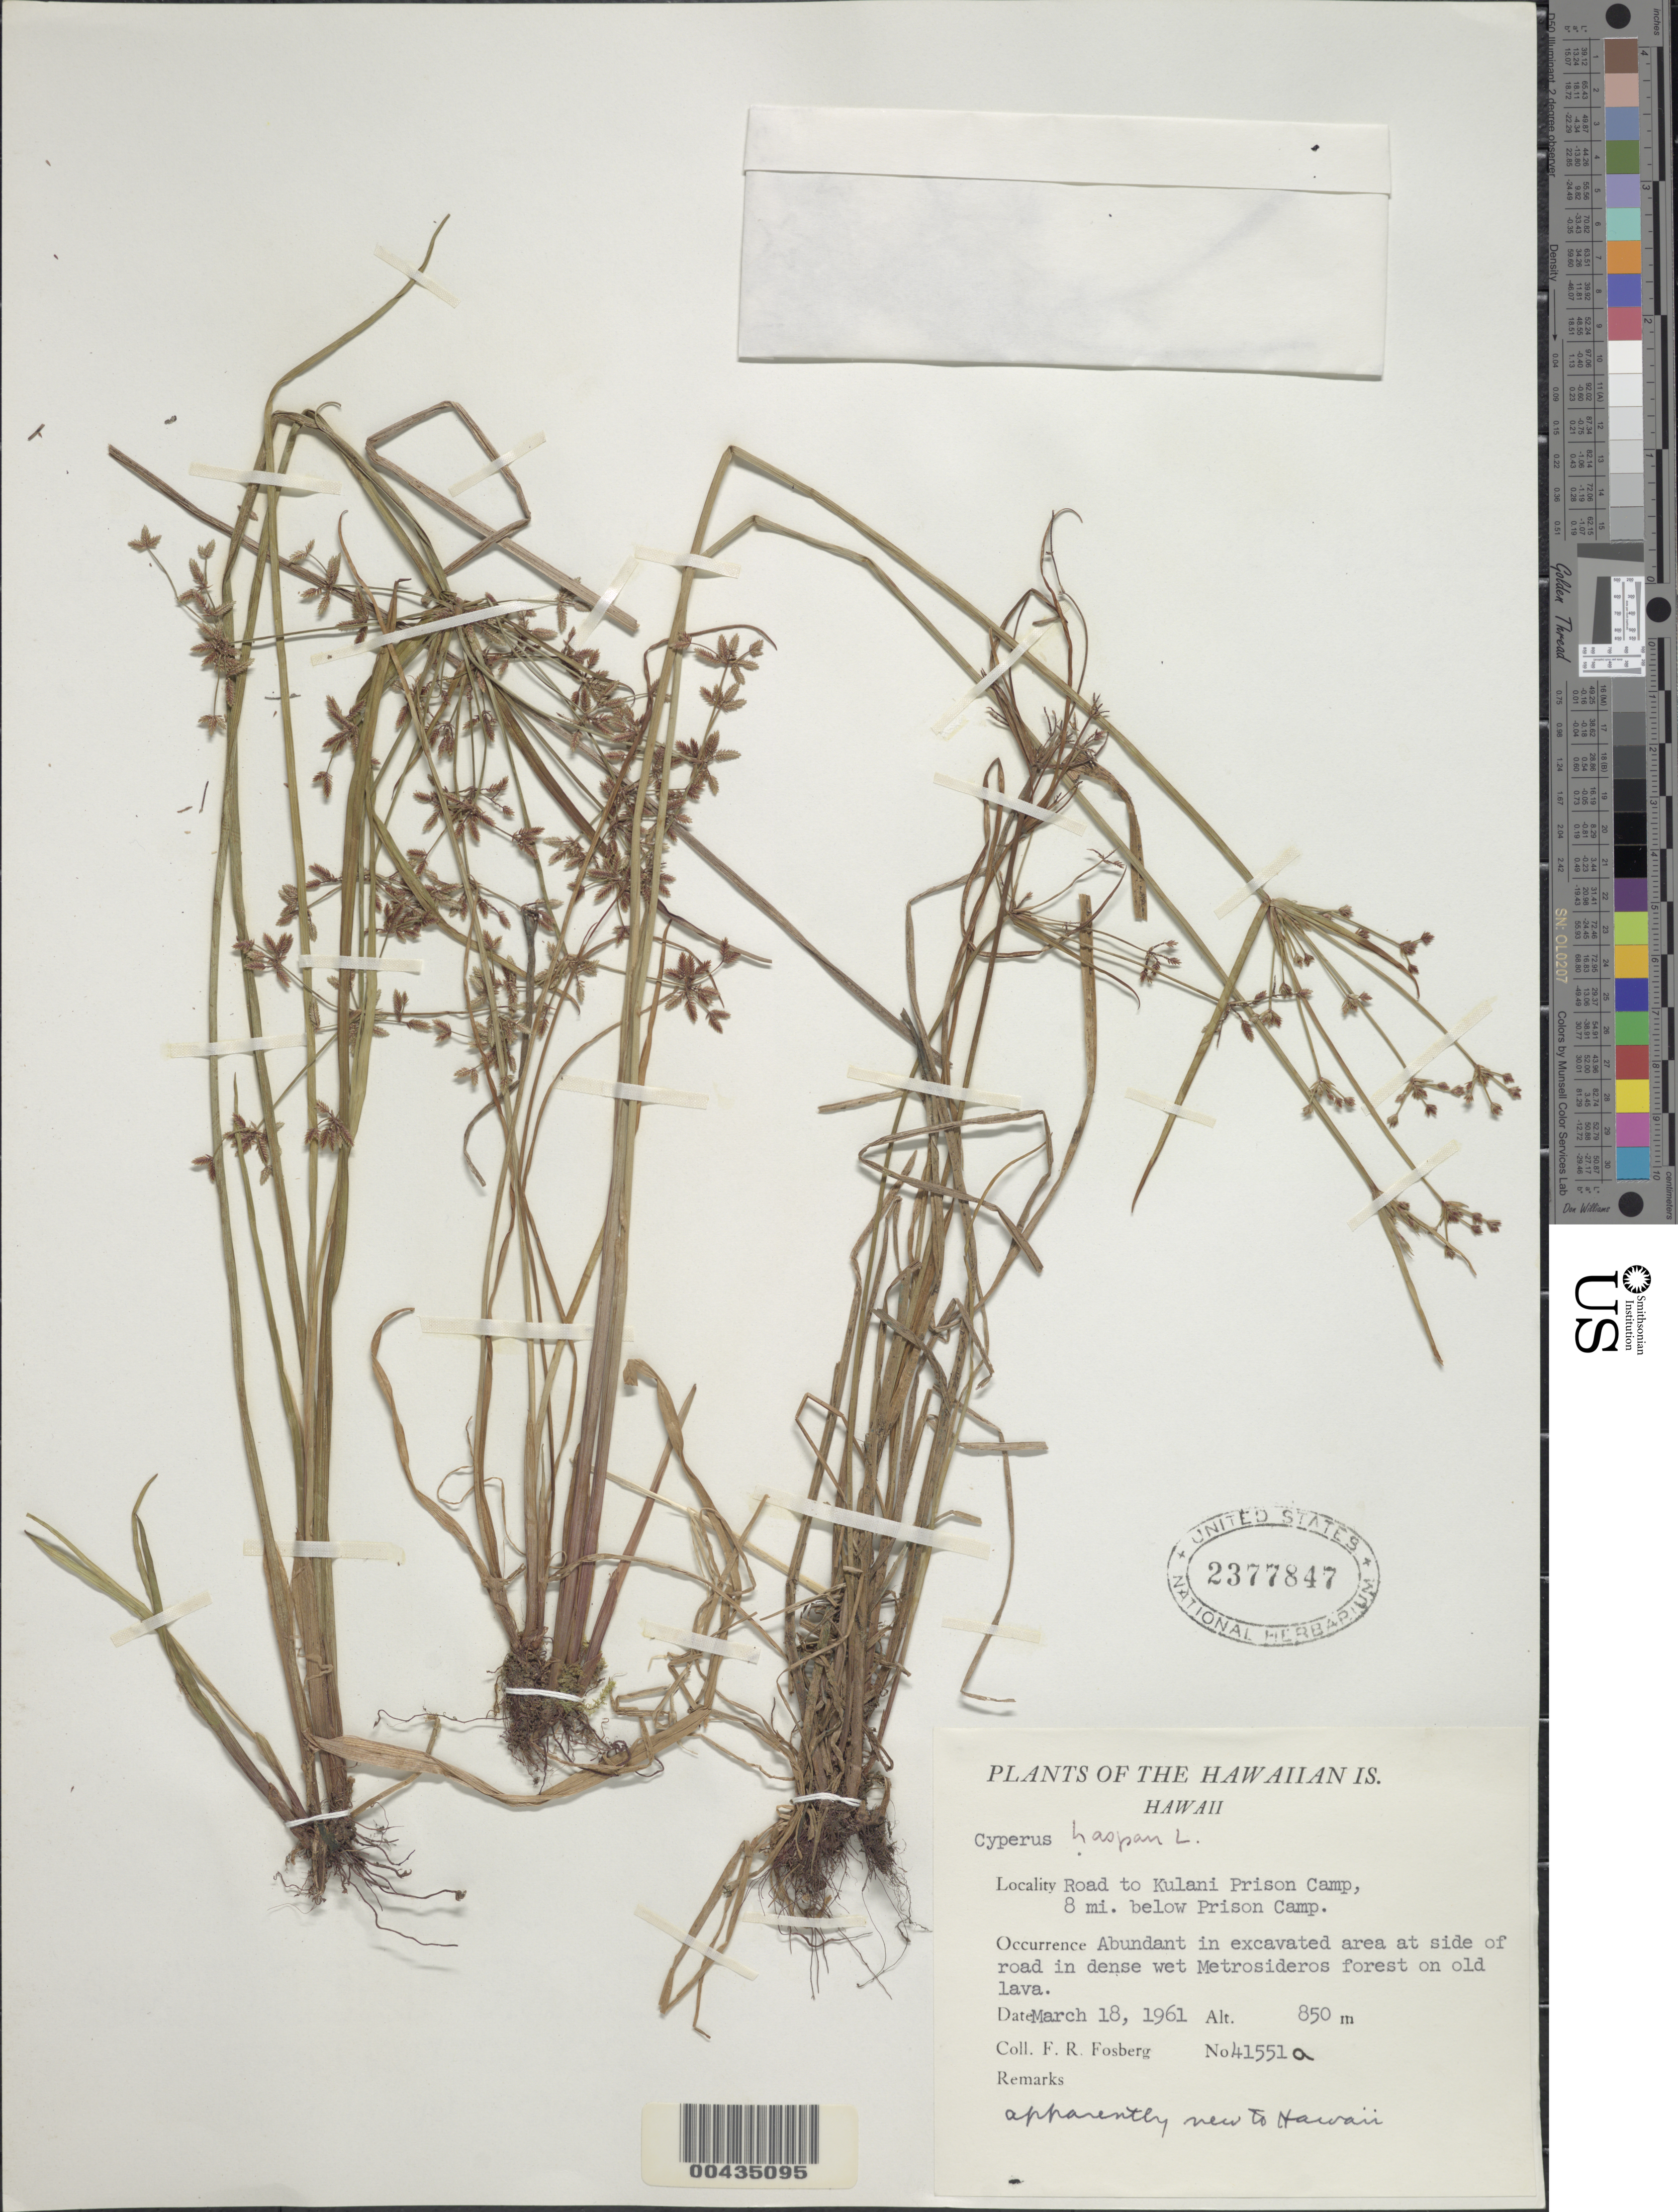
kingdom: Plantae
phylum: Tracheophyta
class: Liliopsida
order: Poales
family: Cyperaceae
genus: Cyperus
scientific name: Cyperus haspan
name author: L.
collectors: F. R. Fosberg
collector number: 41551a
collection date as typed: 18 Mar 1961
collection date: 1961-03-18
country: United States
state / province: Hawaii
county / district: Hawaii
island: Hawaii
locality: Road to Kulani Prison Camp, 8 mi below Prison camp.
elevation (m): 850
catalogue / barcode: US 2377847